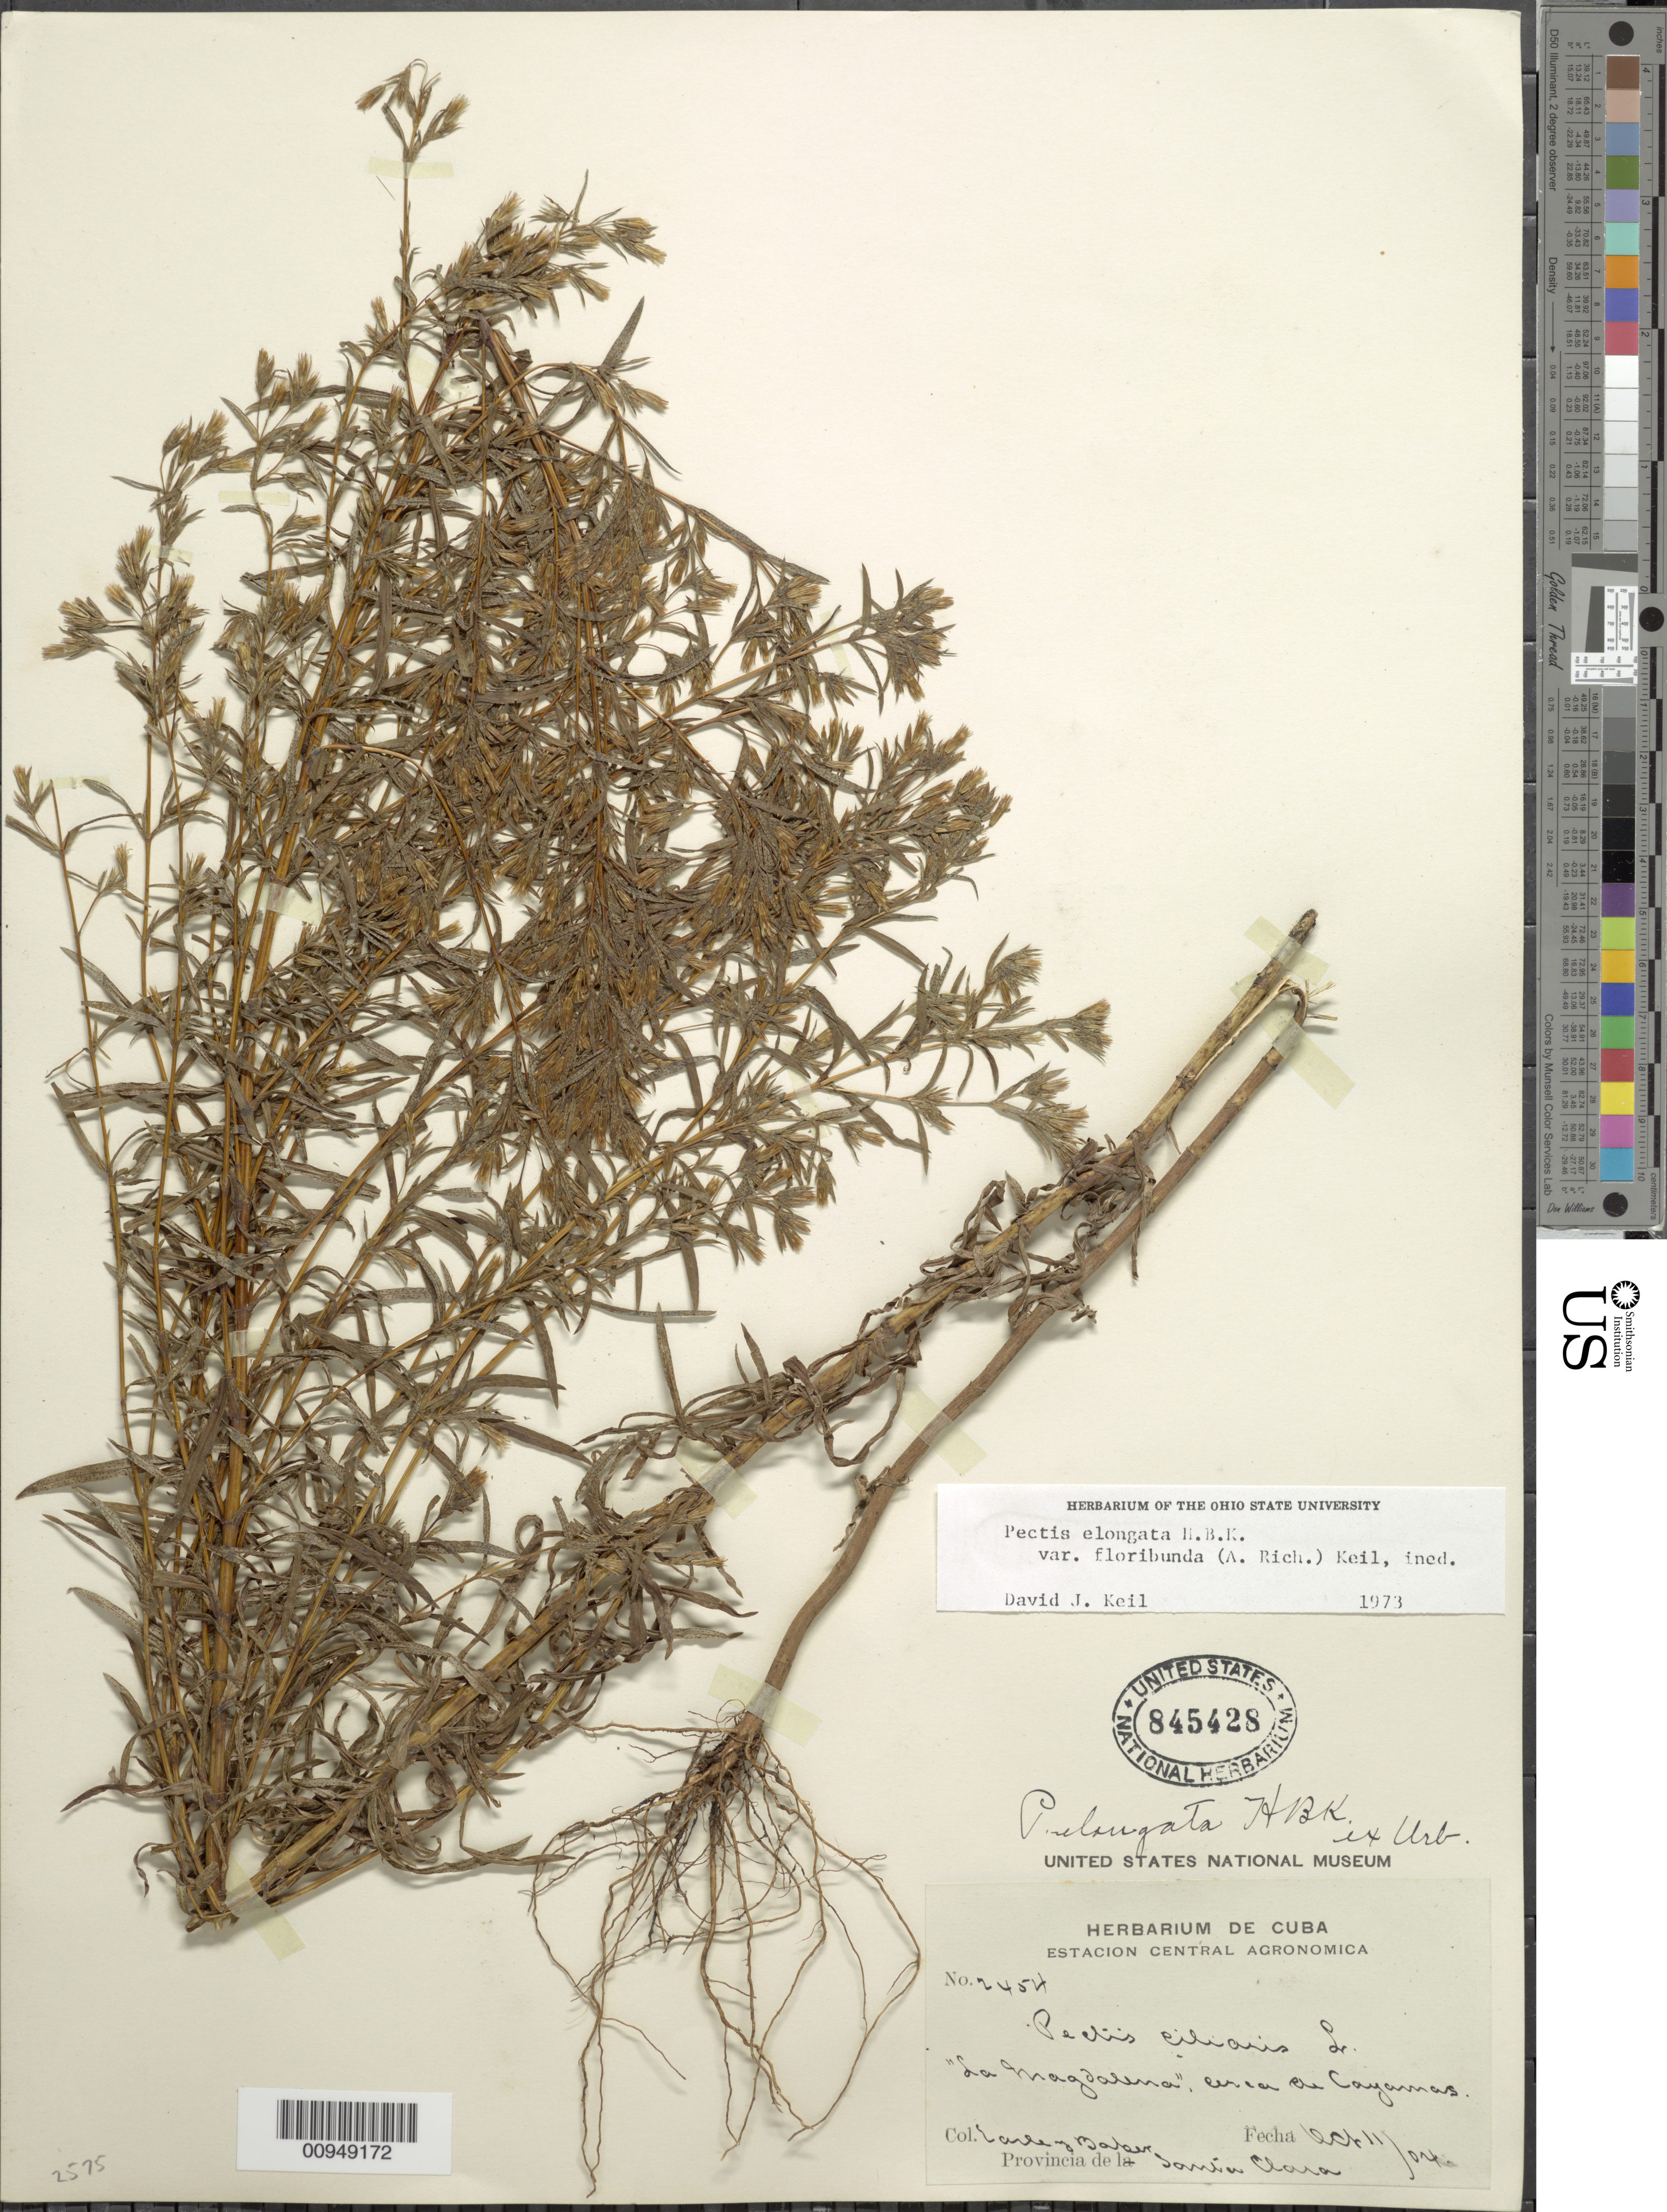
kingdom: Plantae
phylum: Tracheophyta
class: Magnoliopsida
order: Asterales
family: Asteraceae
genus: Pectis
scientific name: Pectis elongata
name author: Kunth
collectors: -. Earle & -- Baker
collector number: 2454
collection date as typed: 11 Oct 1904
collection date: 1904-10-11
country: Cuba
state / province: Las Villas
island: Cuba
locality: La Magdalina, cerca de "Cayannas"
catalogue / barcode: US 845428